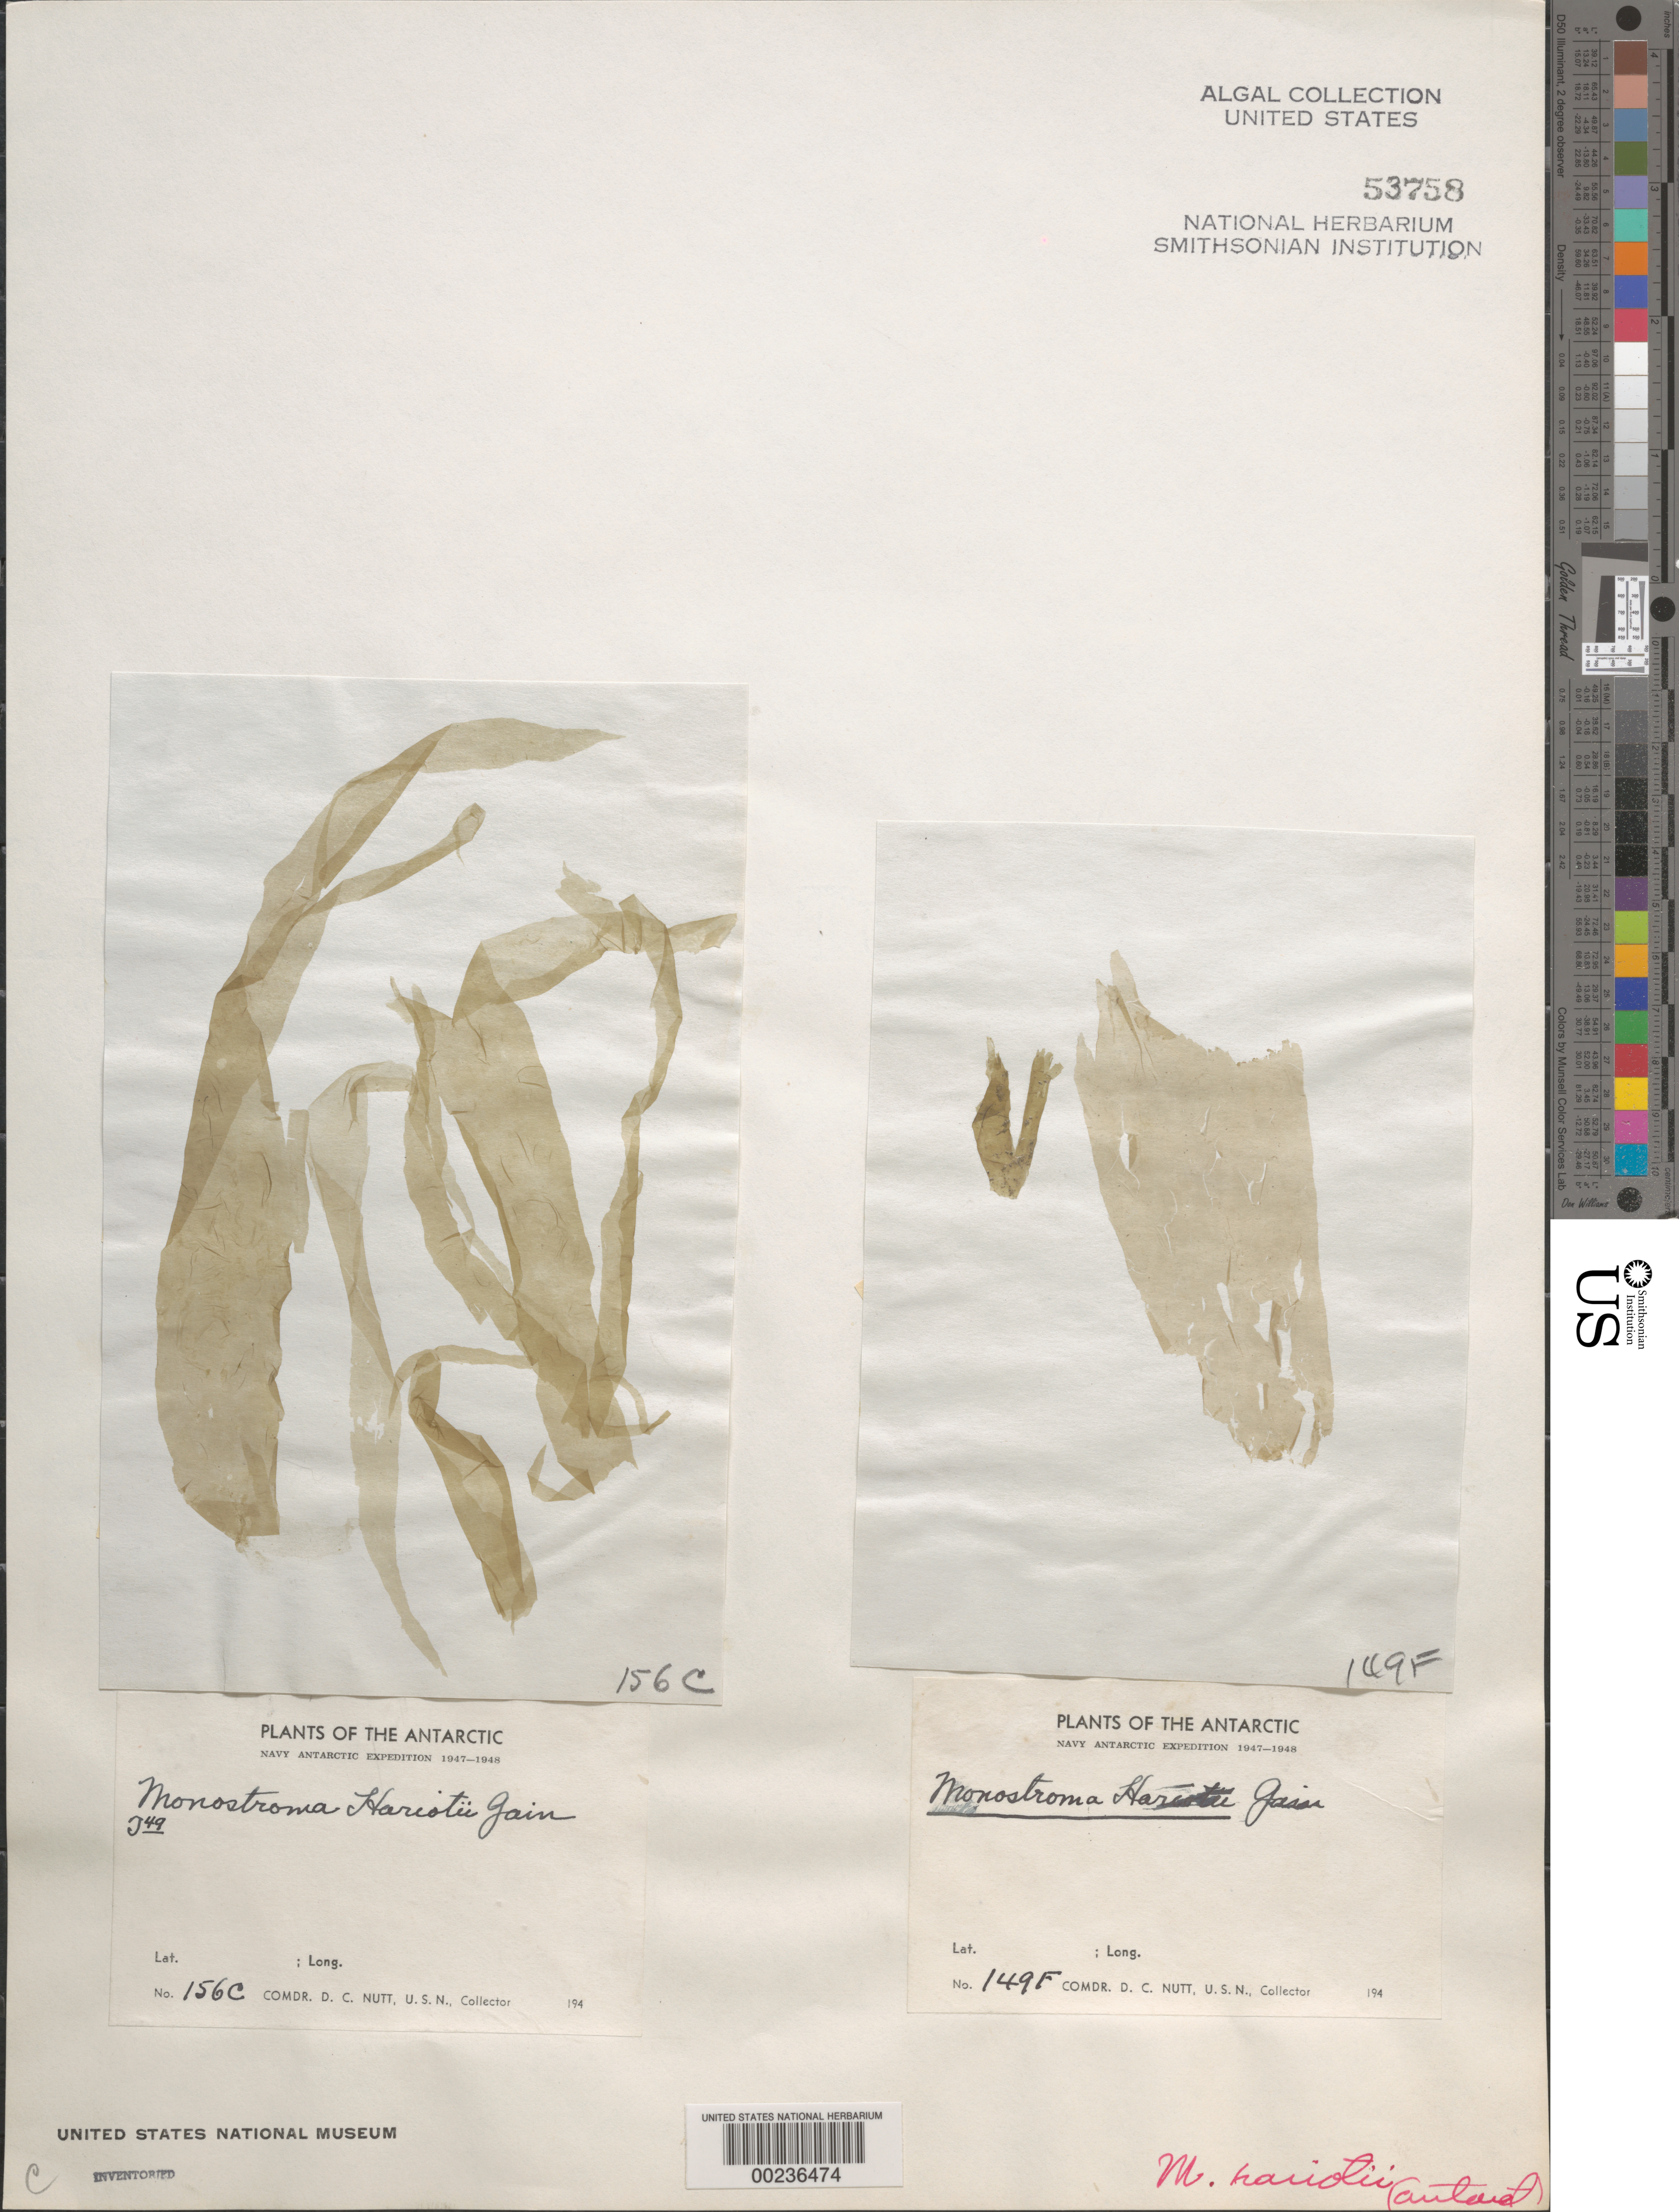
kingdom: Plantae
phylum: Chlorophyta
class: Ulvophyceae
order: Ulvales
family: Monostromataceae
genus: Monostroma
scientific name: Monostroma hariotii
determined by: Taylor, William R.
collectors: D. Nutt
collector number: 149f & 156c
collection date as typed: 1947 OR -- --- 1948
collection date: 1947 or 1948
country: Antarctica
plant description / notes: US Navy Antarctic Expedition, 1947-1948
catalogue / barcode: US 53758